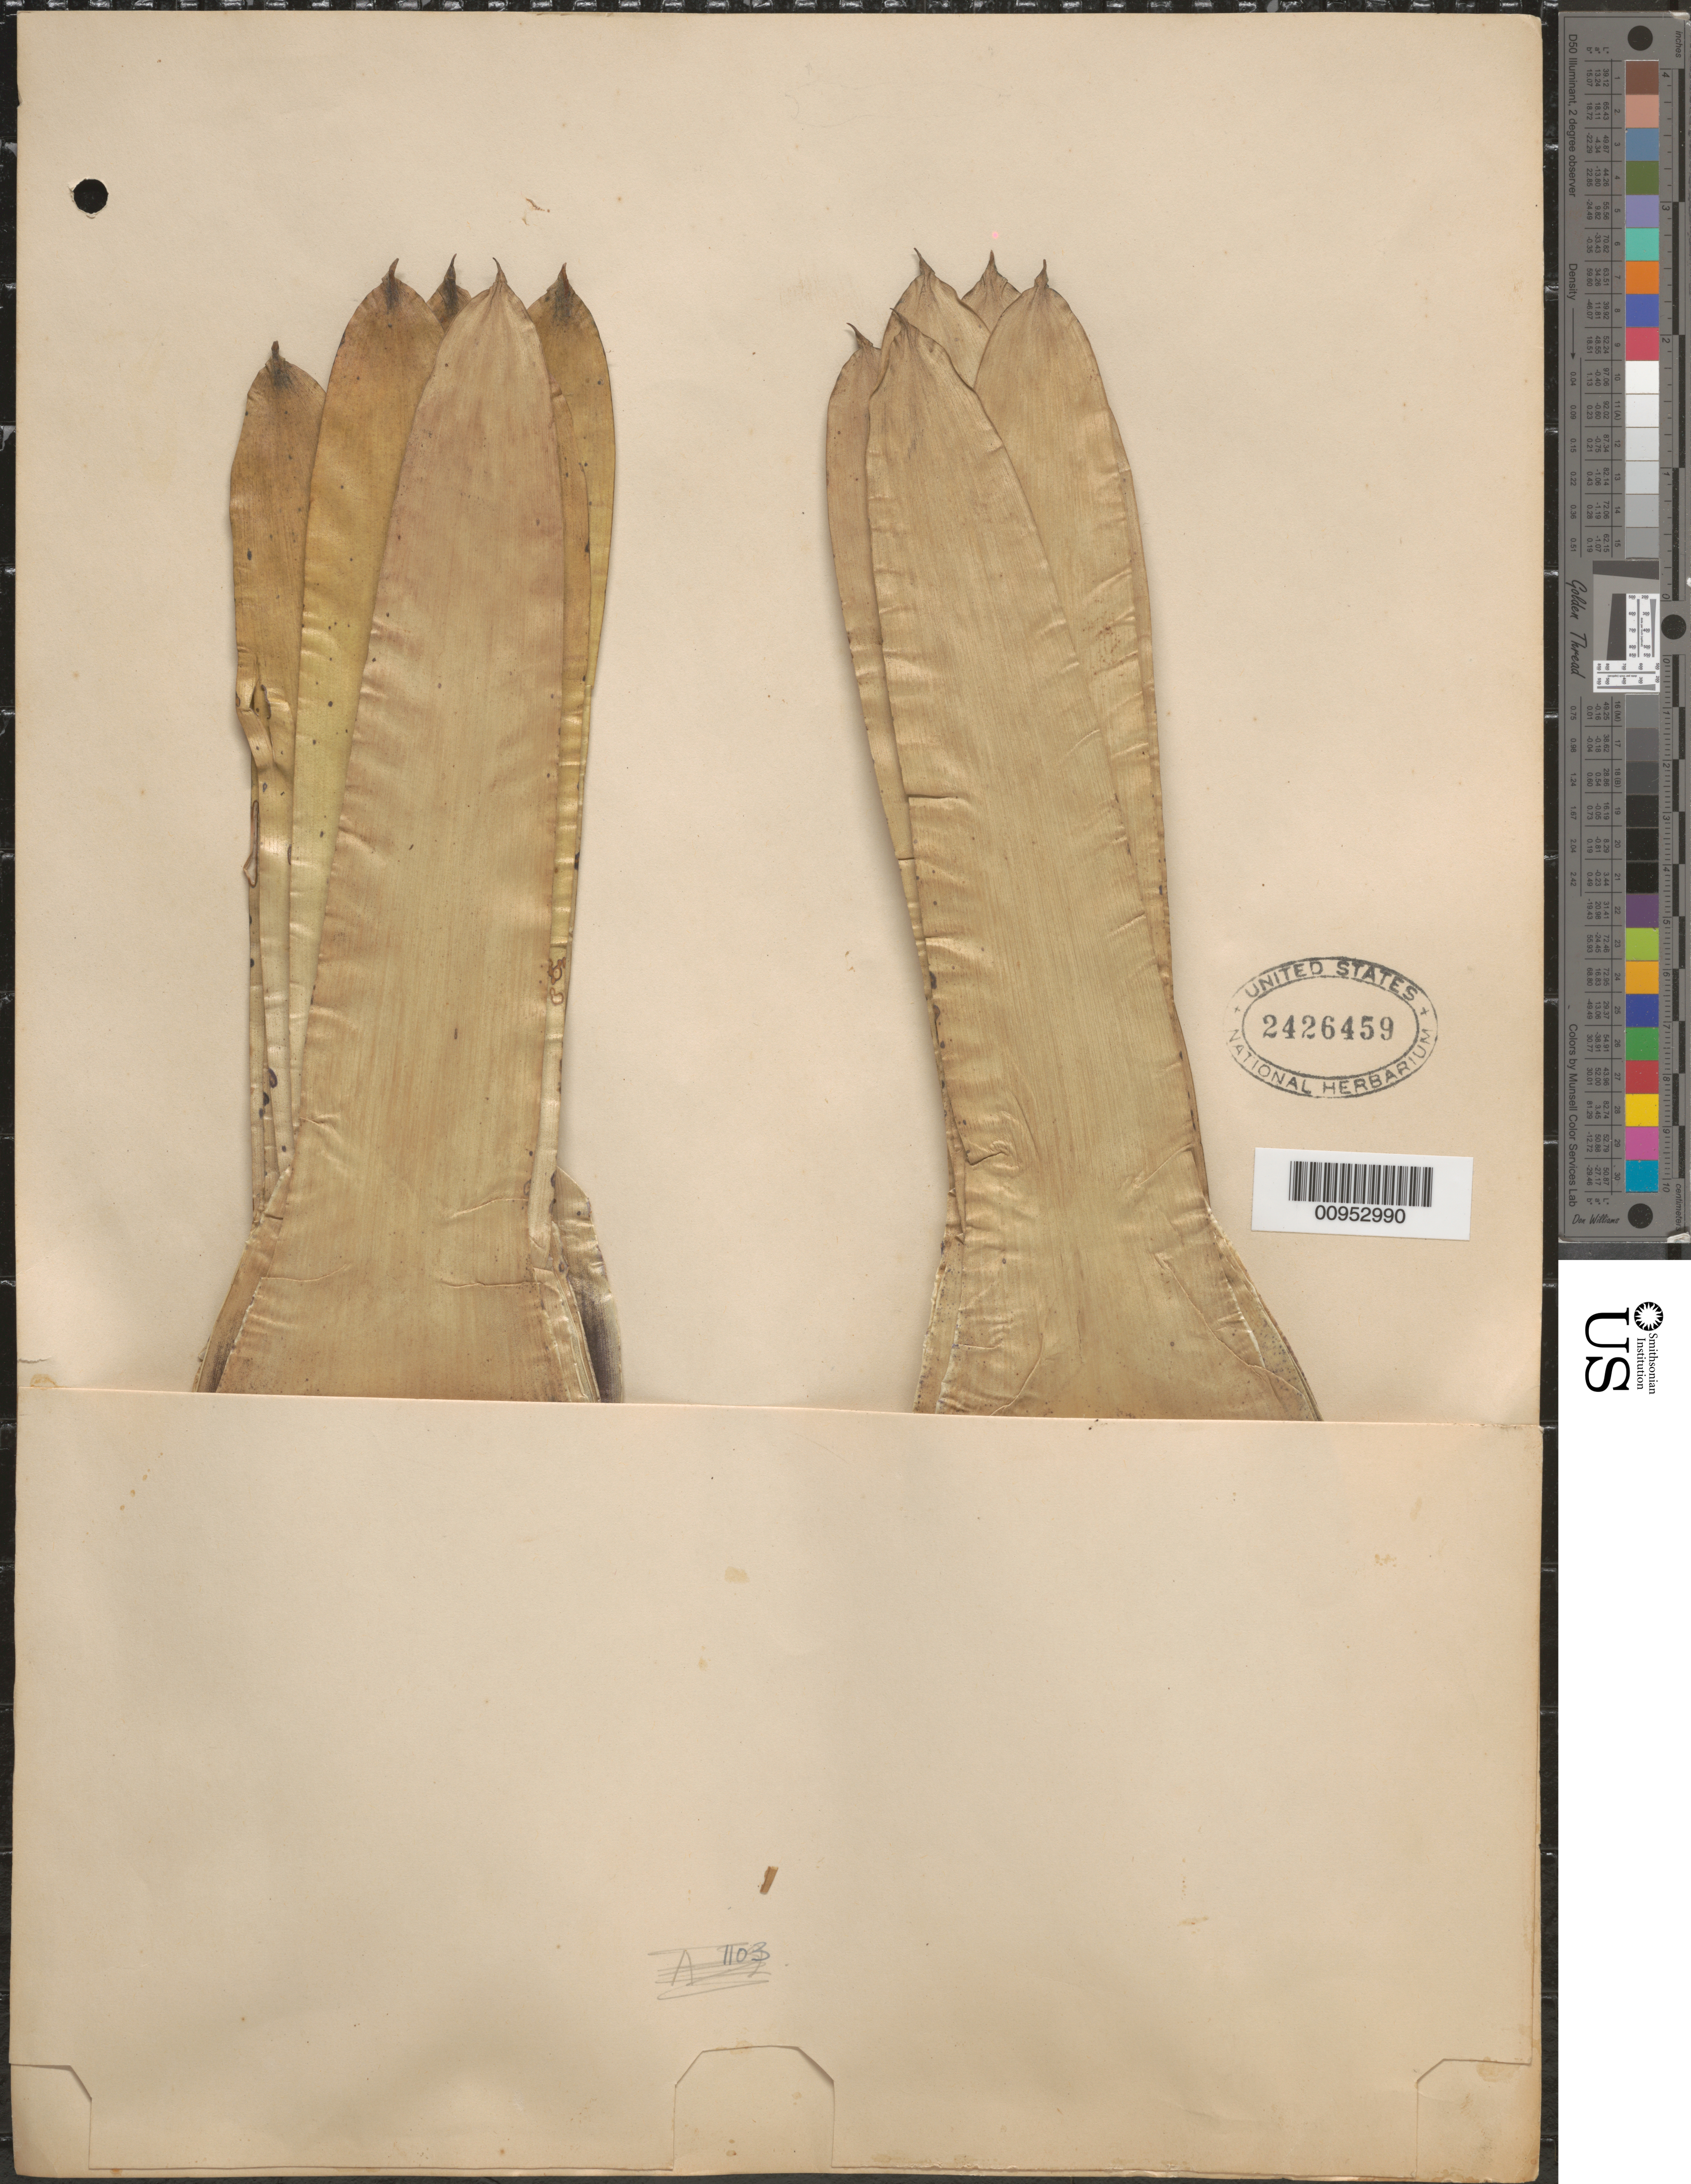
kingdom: Plantae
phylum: Tracheophyta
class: Liliopsida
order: Poales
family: Bromeliaceae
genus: Vriesea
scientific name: Vriesea procera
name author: (Mart. ex Schult. & Schult. f.) Wittm.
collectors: C. S. Pittendrigh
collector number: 1103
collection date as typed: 1944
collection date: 1944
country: Trinidad and Tobago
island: Trinidad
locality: Tamana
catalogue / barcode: US 2426459